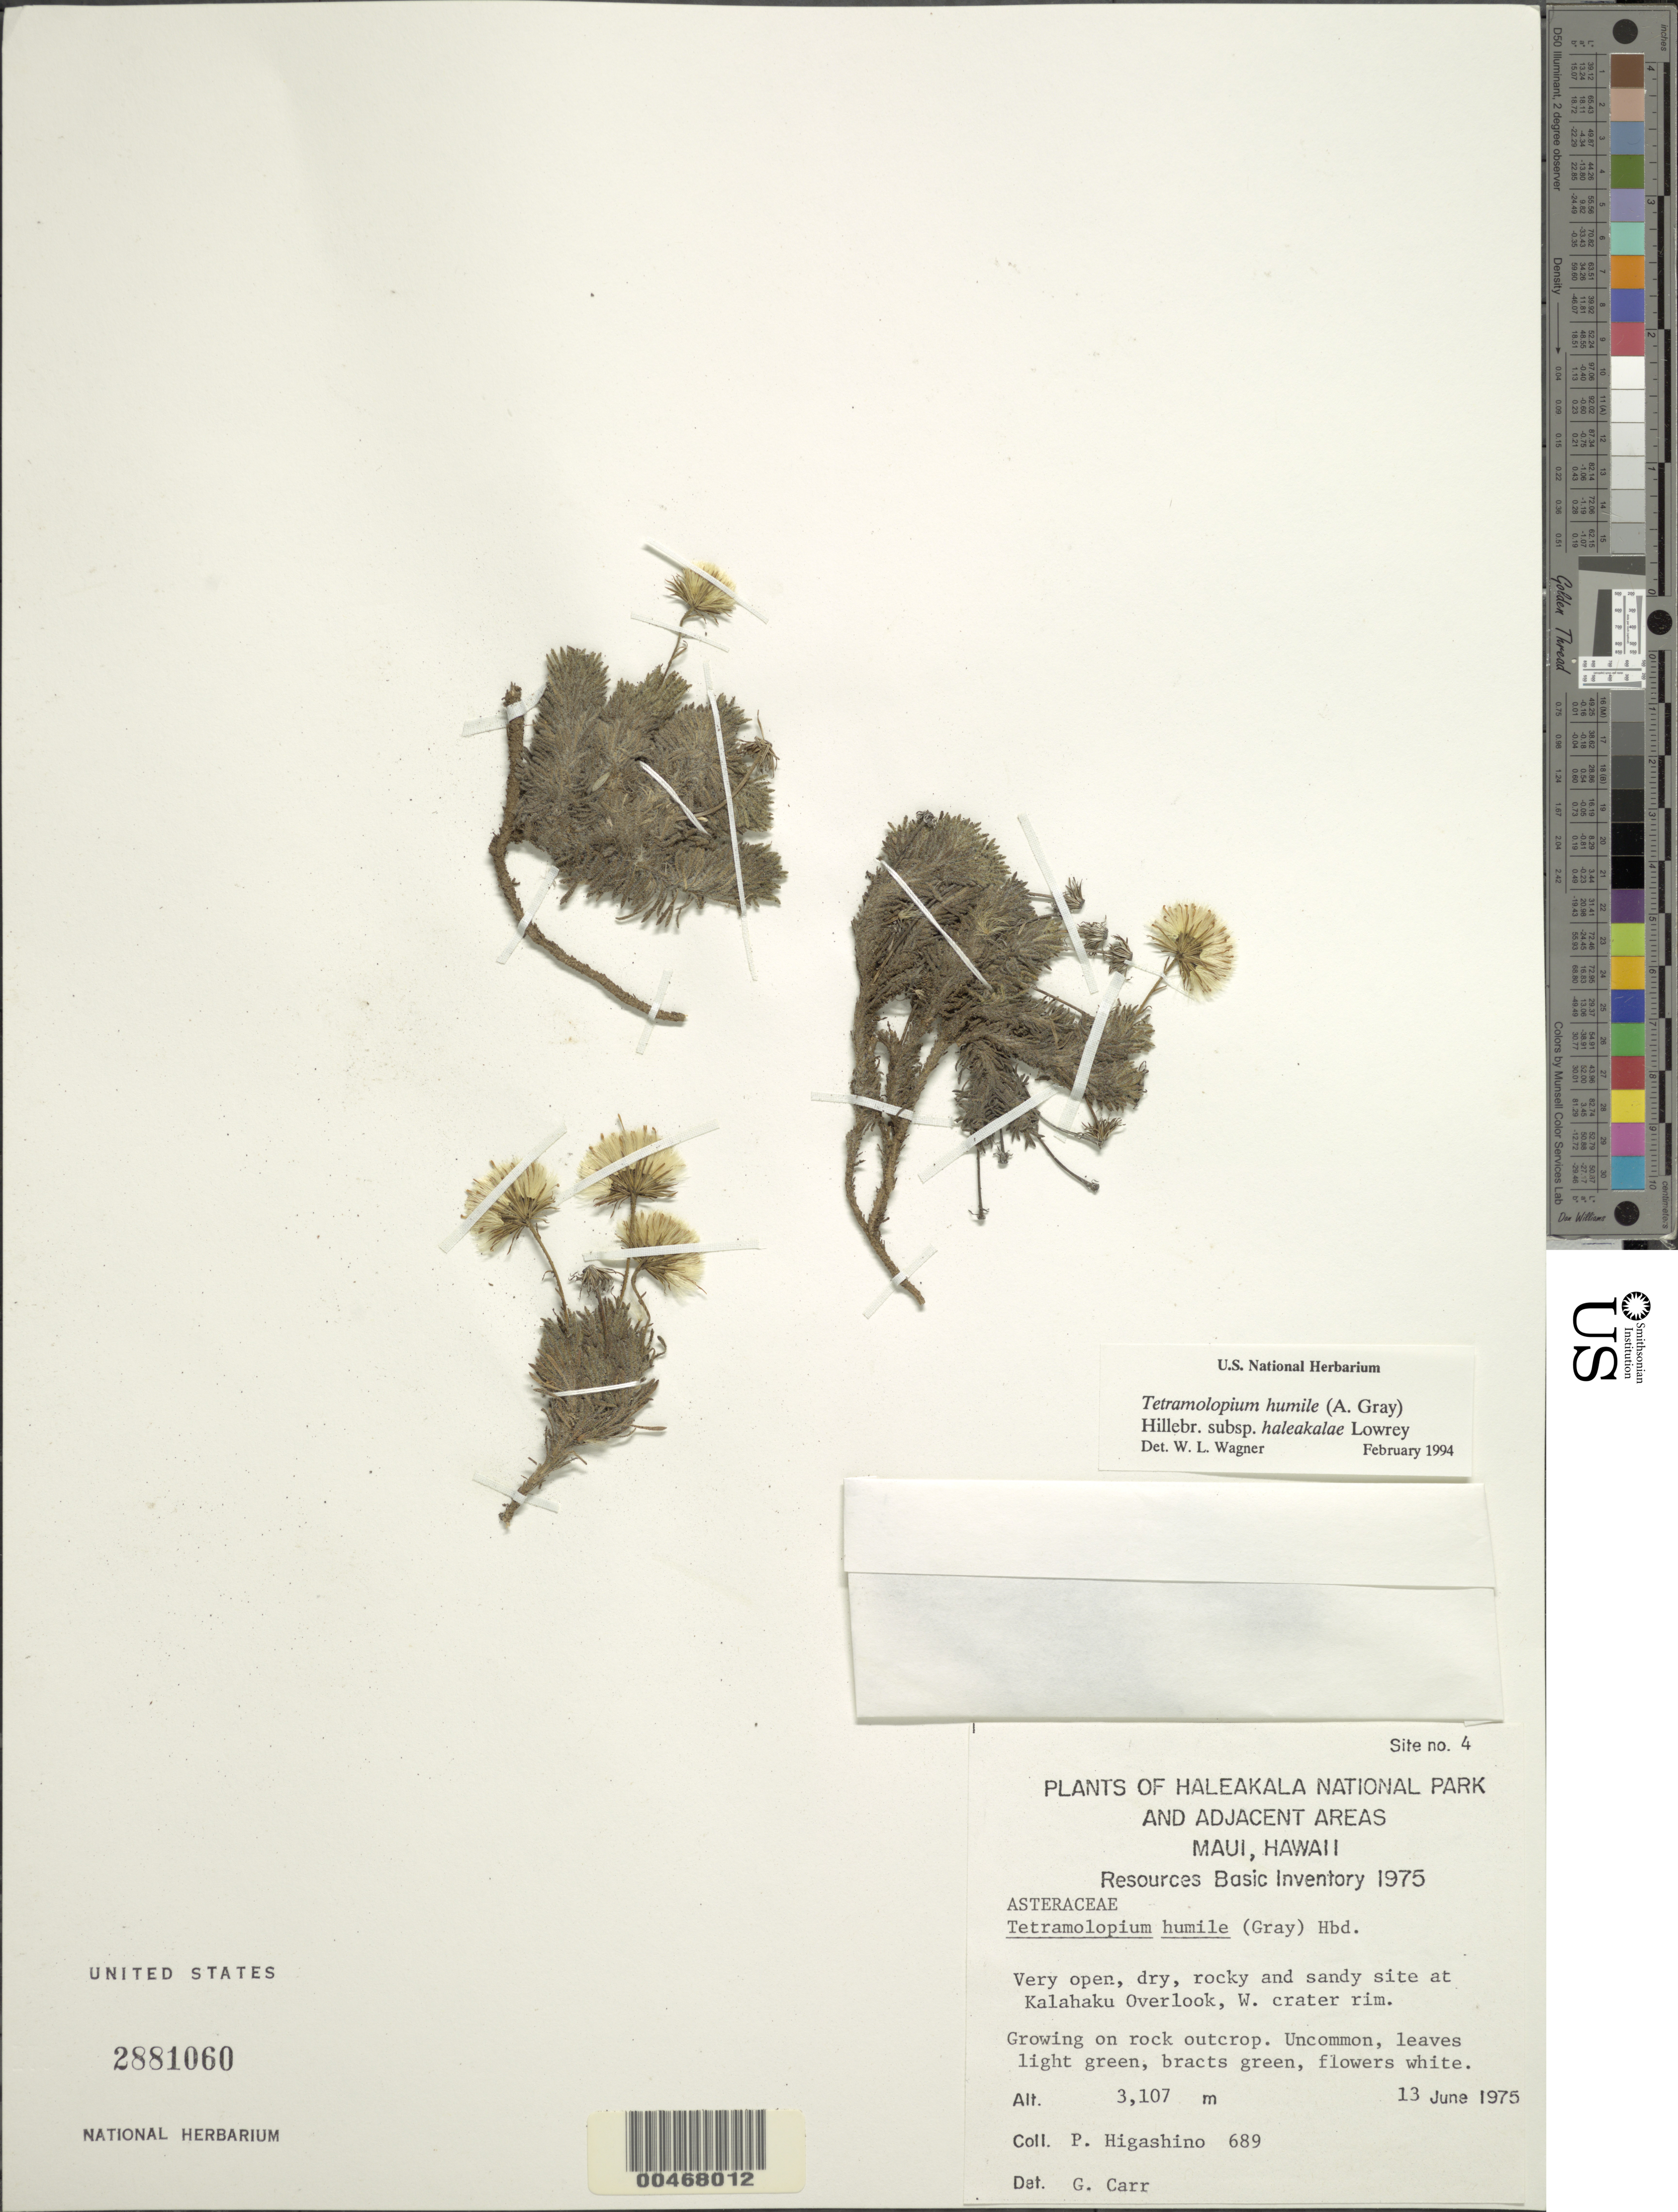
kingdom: Plantae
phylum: Tracheophyta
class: Magnoliopsida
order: Asterales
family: Asteraceae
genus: Tetramolopium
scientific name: Tetramolopium humile subsp. haleakalae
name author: Lowrey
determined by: Wagner, W. L., (BOT), Smithsonian Institution - National Museum of Natural History (UNITED STATES)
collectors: P. Higashino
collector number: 689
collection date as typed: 13 Jun 1975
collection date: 1975-06-13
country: United States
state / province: Hawaii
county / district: Maui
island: Maui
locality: At Kalahaku Overlook, W crater rim, Haleakala National Park and Adjacent Areas, Site No. 4.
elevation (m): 3107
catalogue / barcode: US 2881060